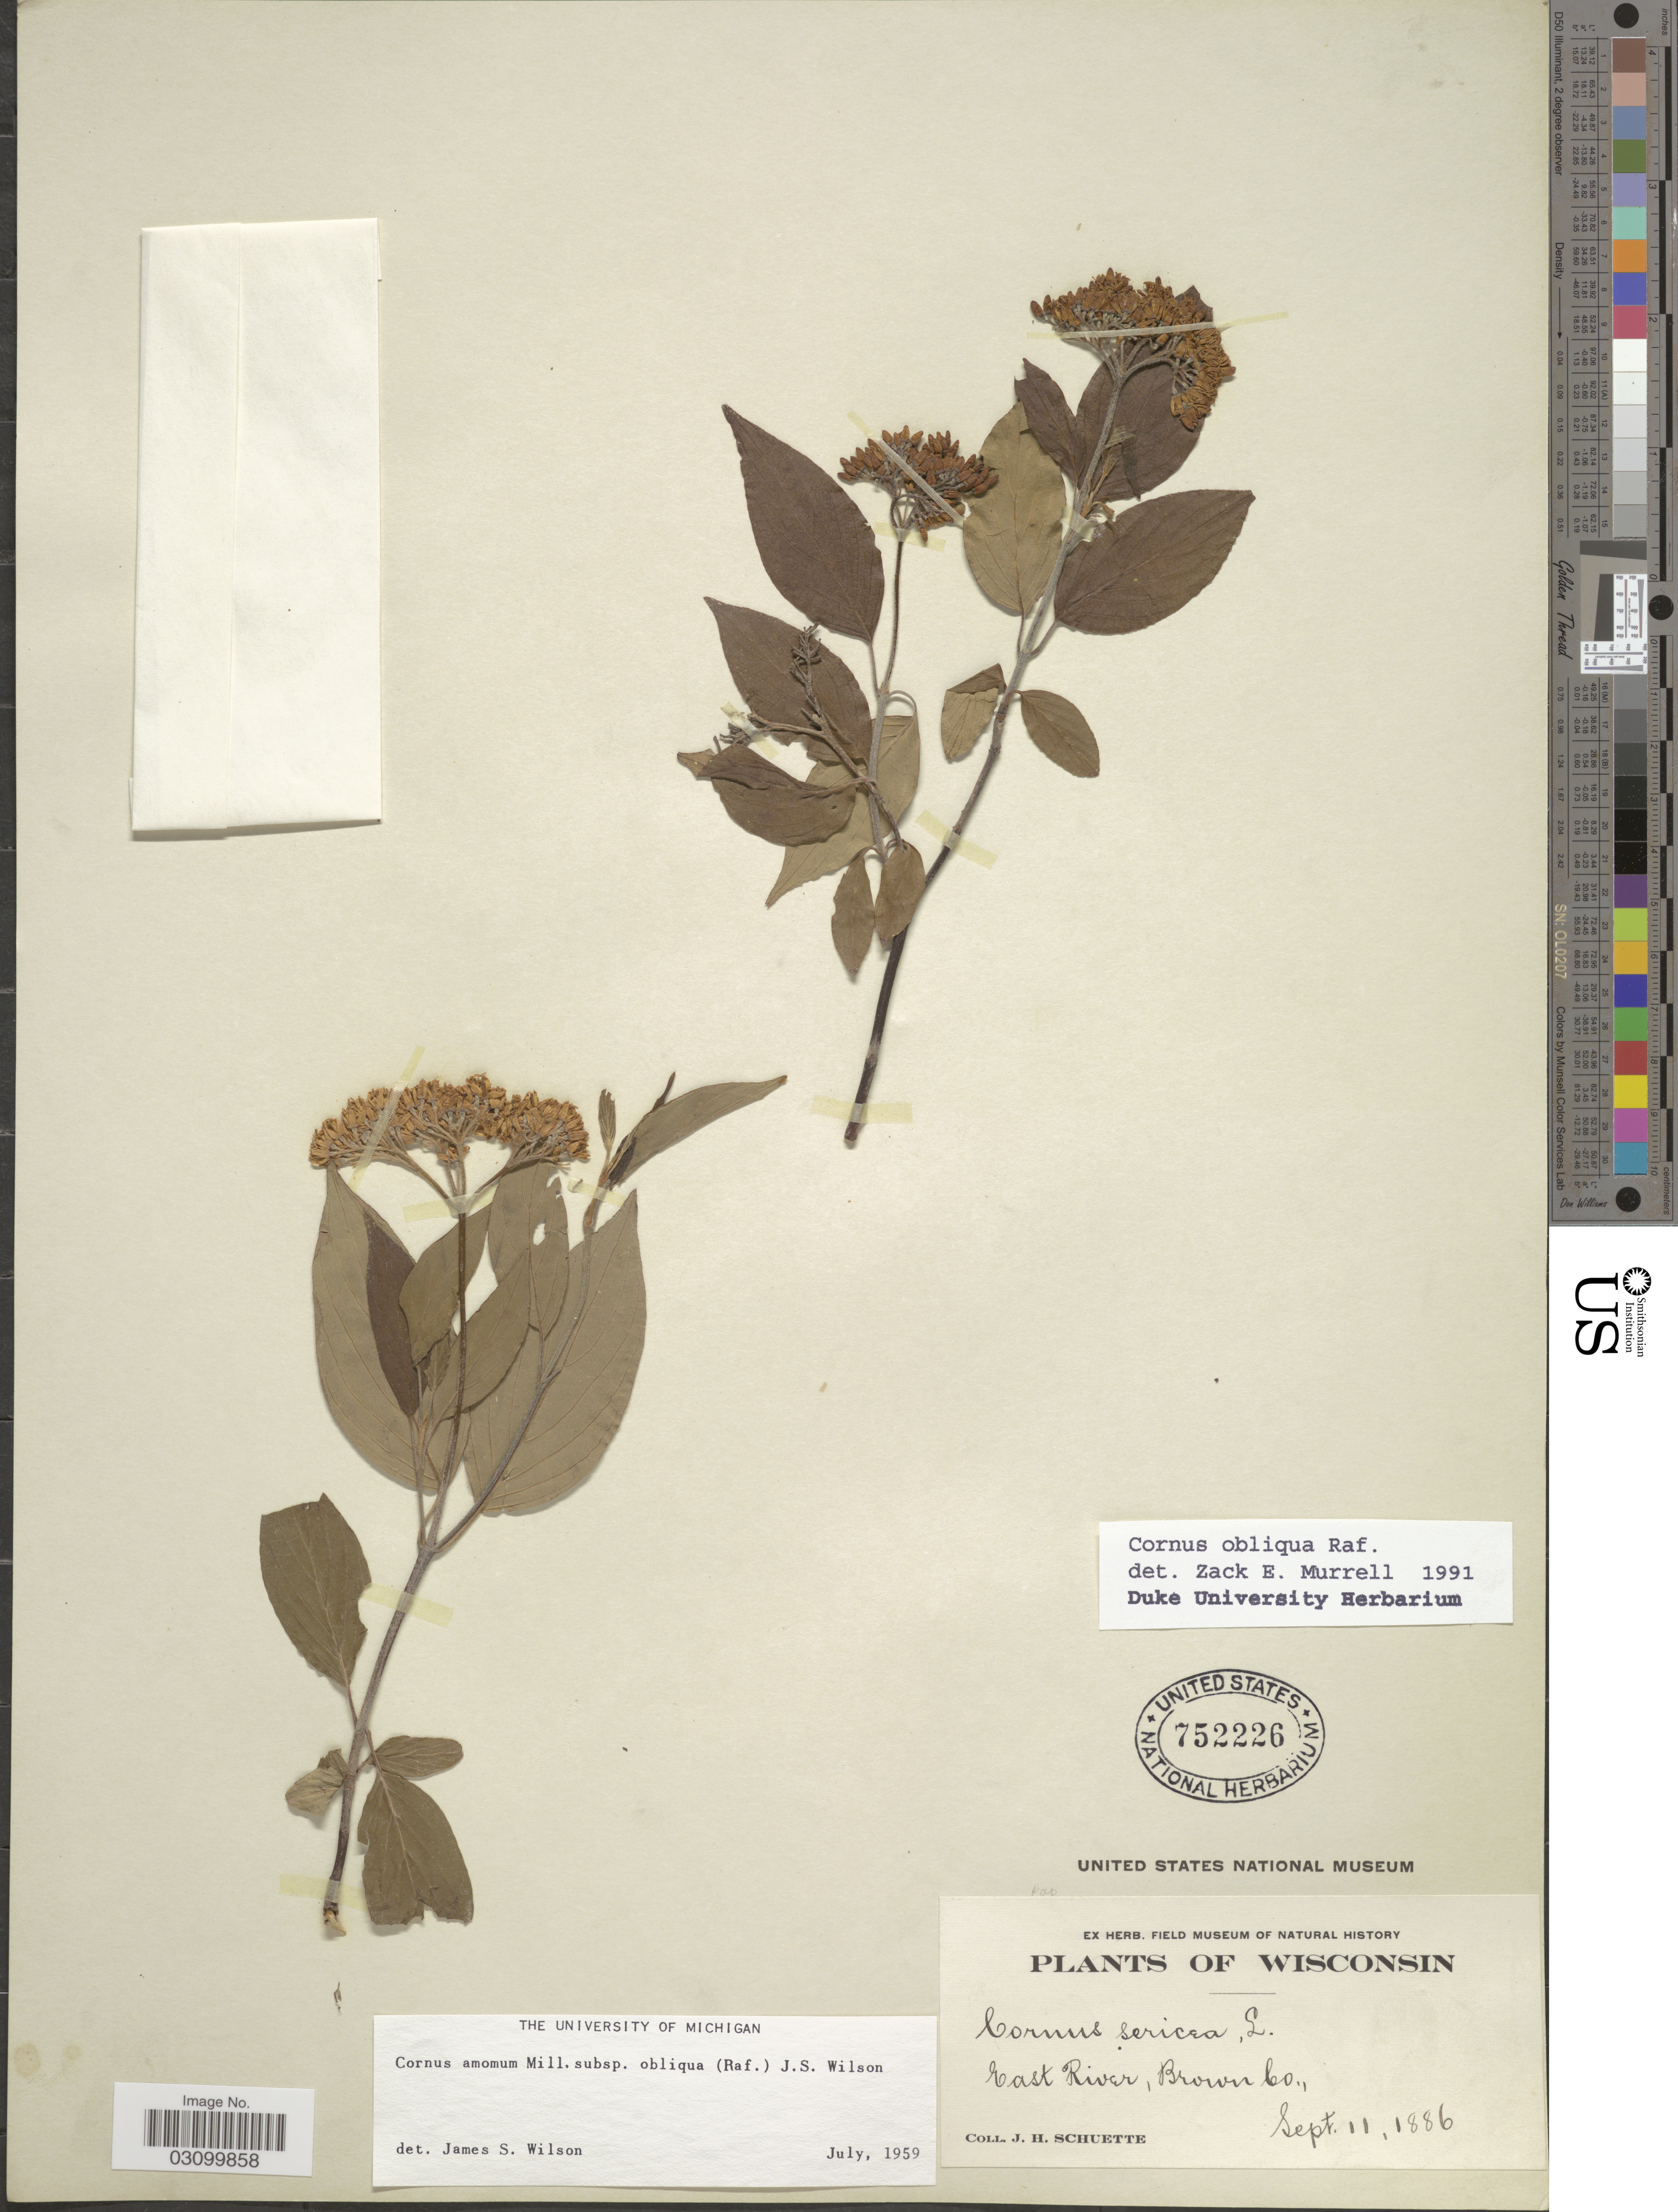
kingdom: Plantae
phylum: Tracheophyta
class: Magnoliopsida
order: Cornales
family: Cornaceae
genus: Cornus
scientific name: Cornus obliqua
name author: Raf.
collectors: J. H. Schuette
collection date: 1886-09-11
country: United States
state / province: Wisconsin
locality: East River, Brown Co.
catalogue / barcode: US 752226